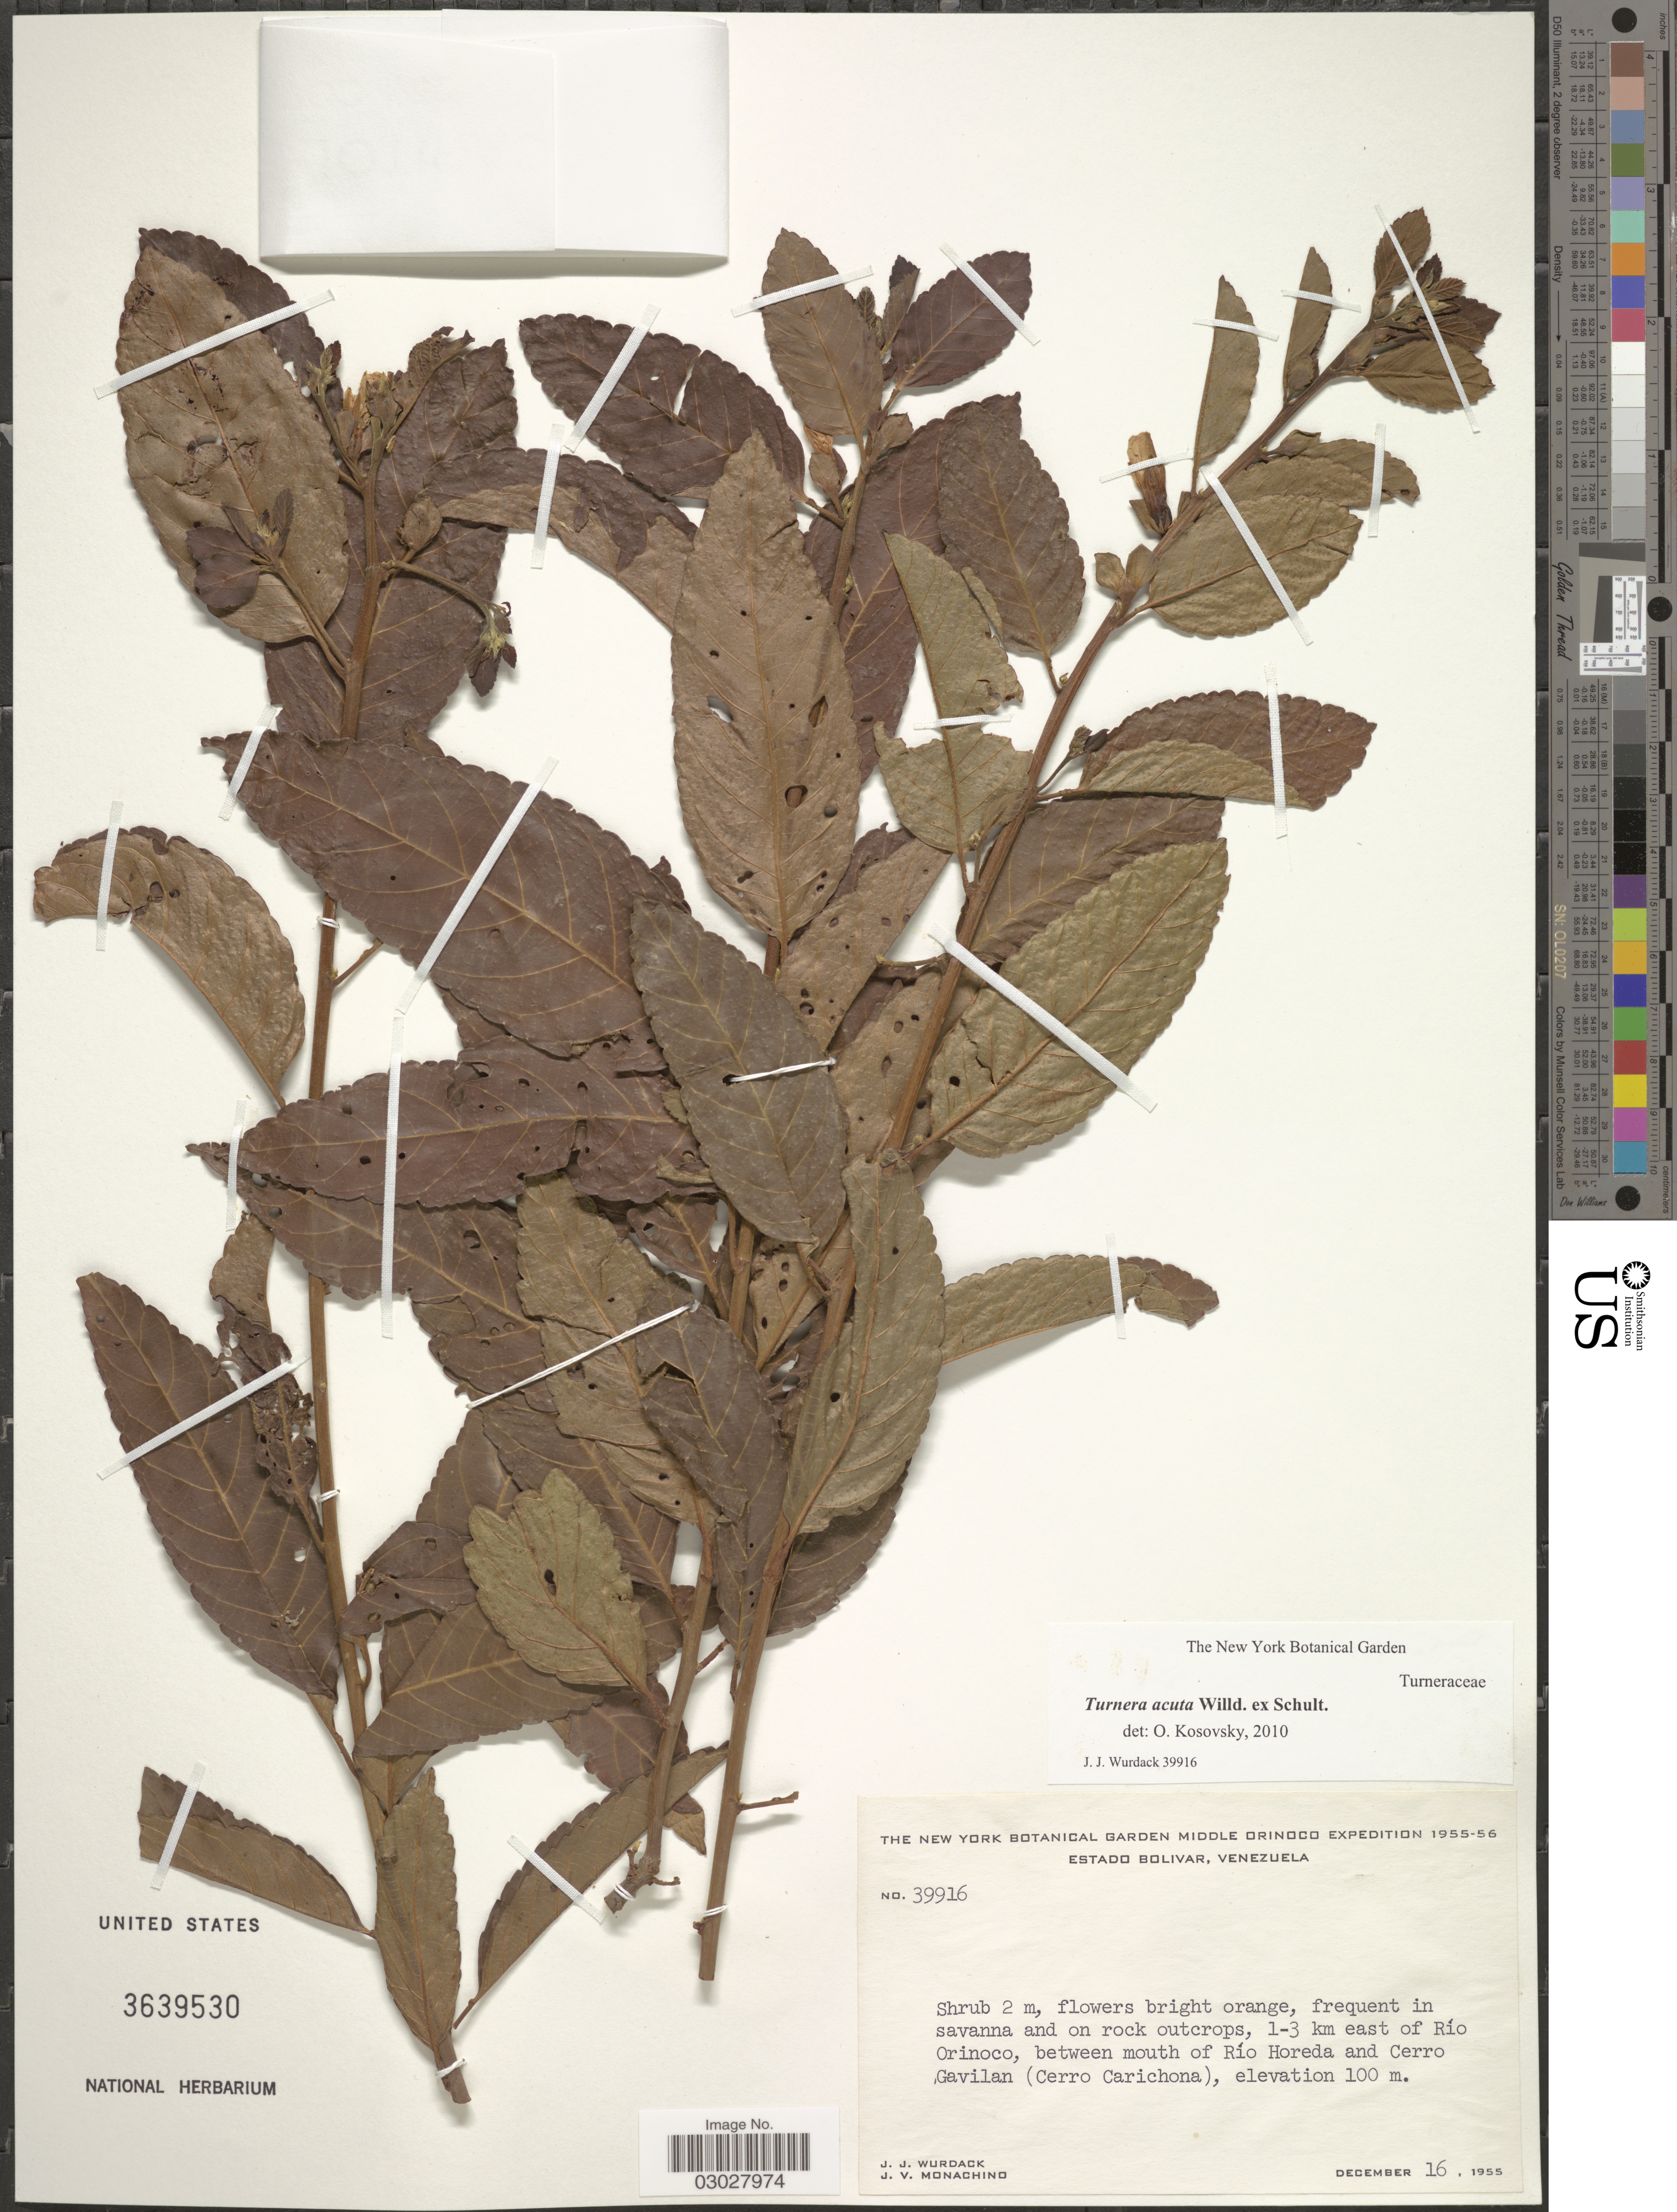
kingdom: Plantae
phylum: Tracheophyta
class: Magnoliopsida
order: Malpighiales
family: Turneraceae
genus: Turnera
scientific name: Turnera acuta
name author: Willd. ex Schult.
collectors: J. J. Wurdack & J. V. Monachino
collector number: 39916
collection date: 1955-12-16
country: Venezuela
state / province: Bolivar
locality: Estado Bolivar. 1-3 km east of Río Orinoco, between mouth of Río Horeda and Cerro Gavilan (Cerro Carichona).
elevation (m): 100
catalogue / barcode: US 3639530